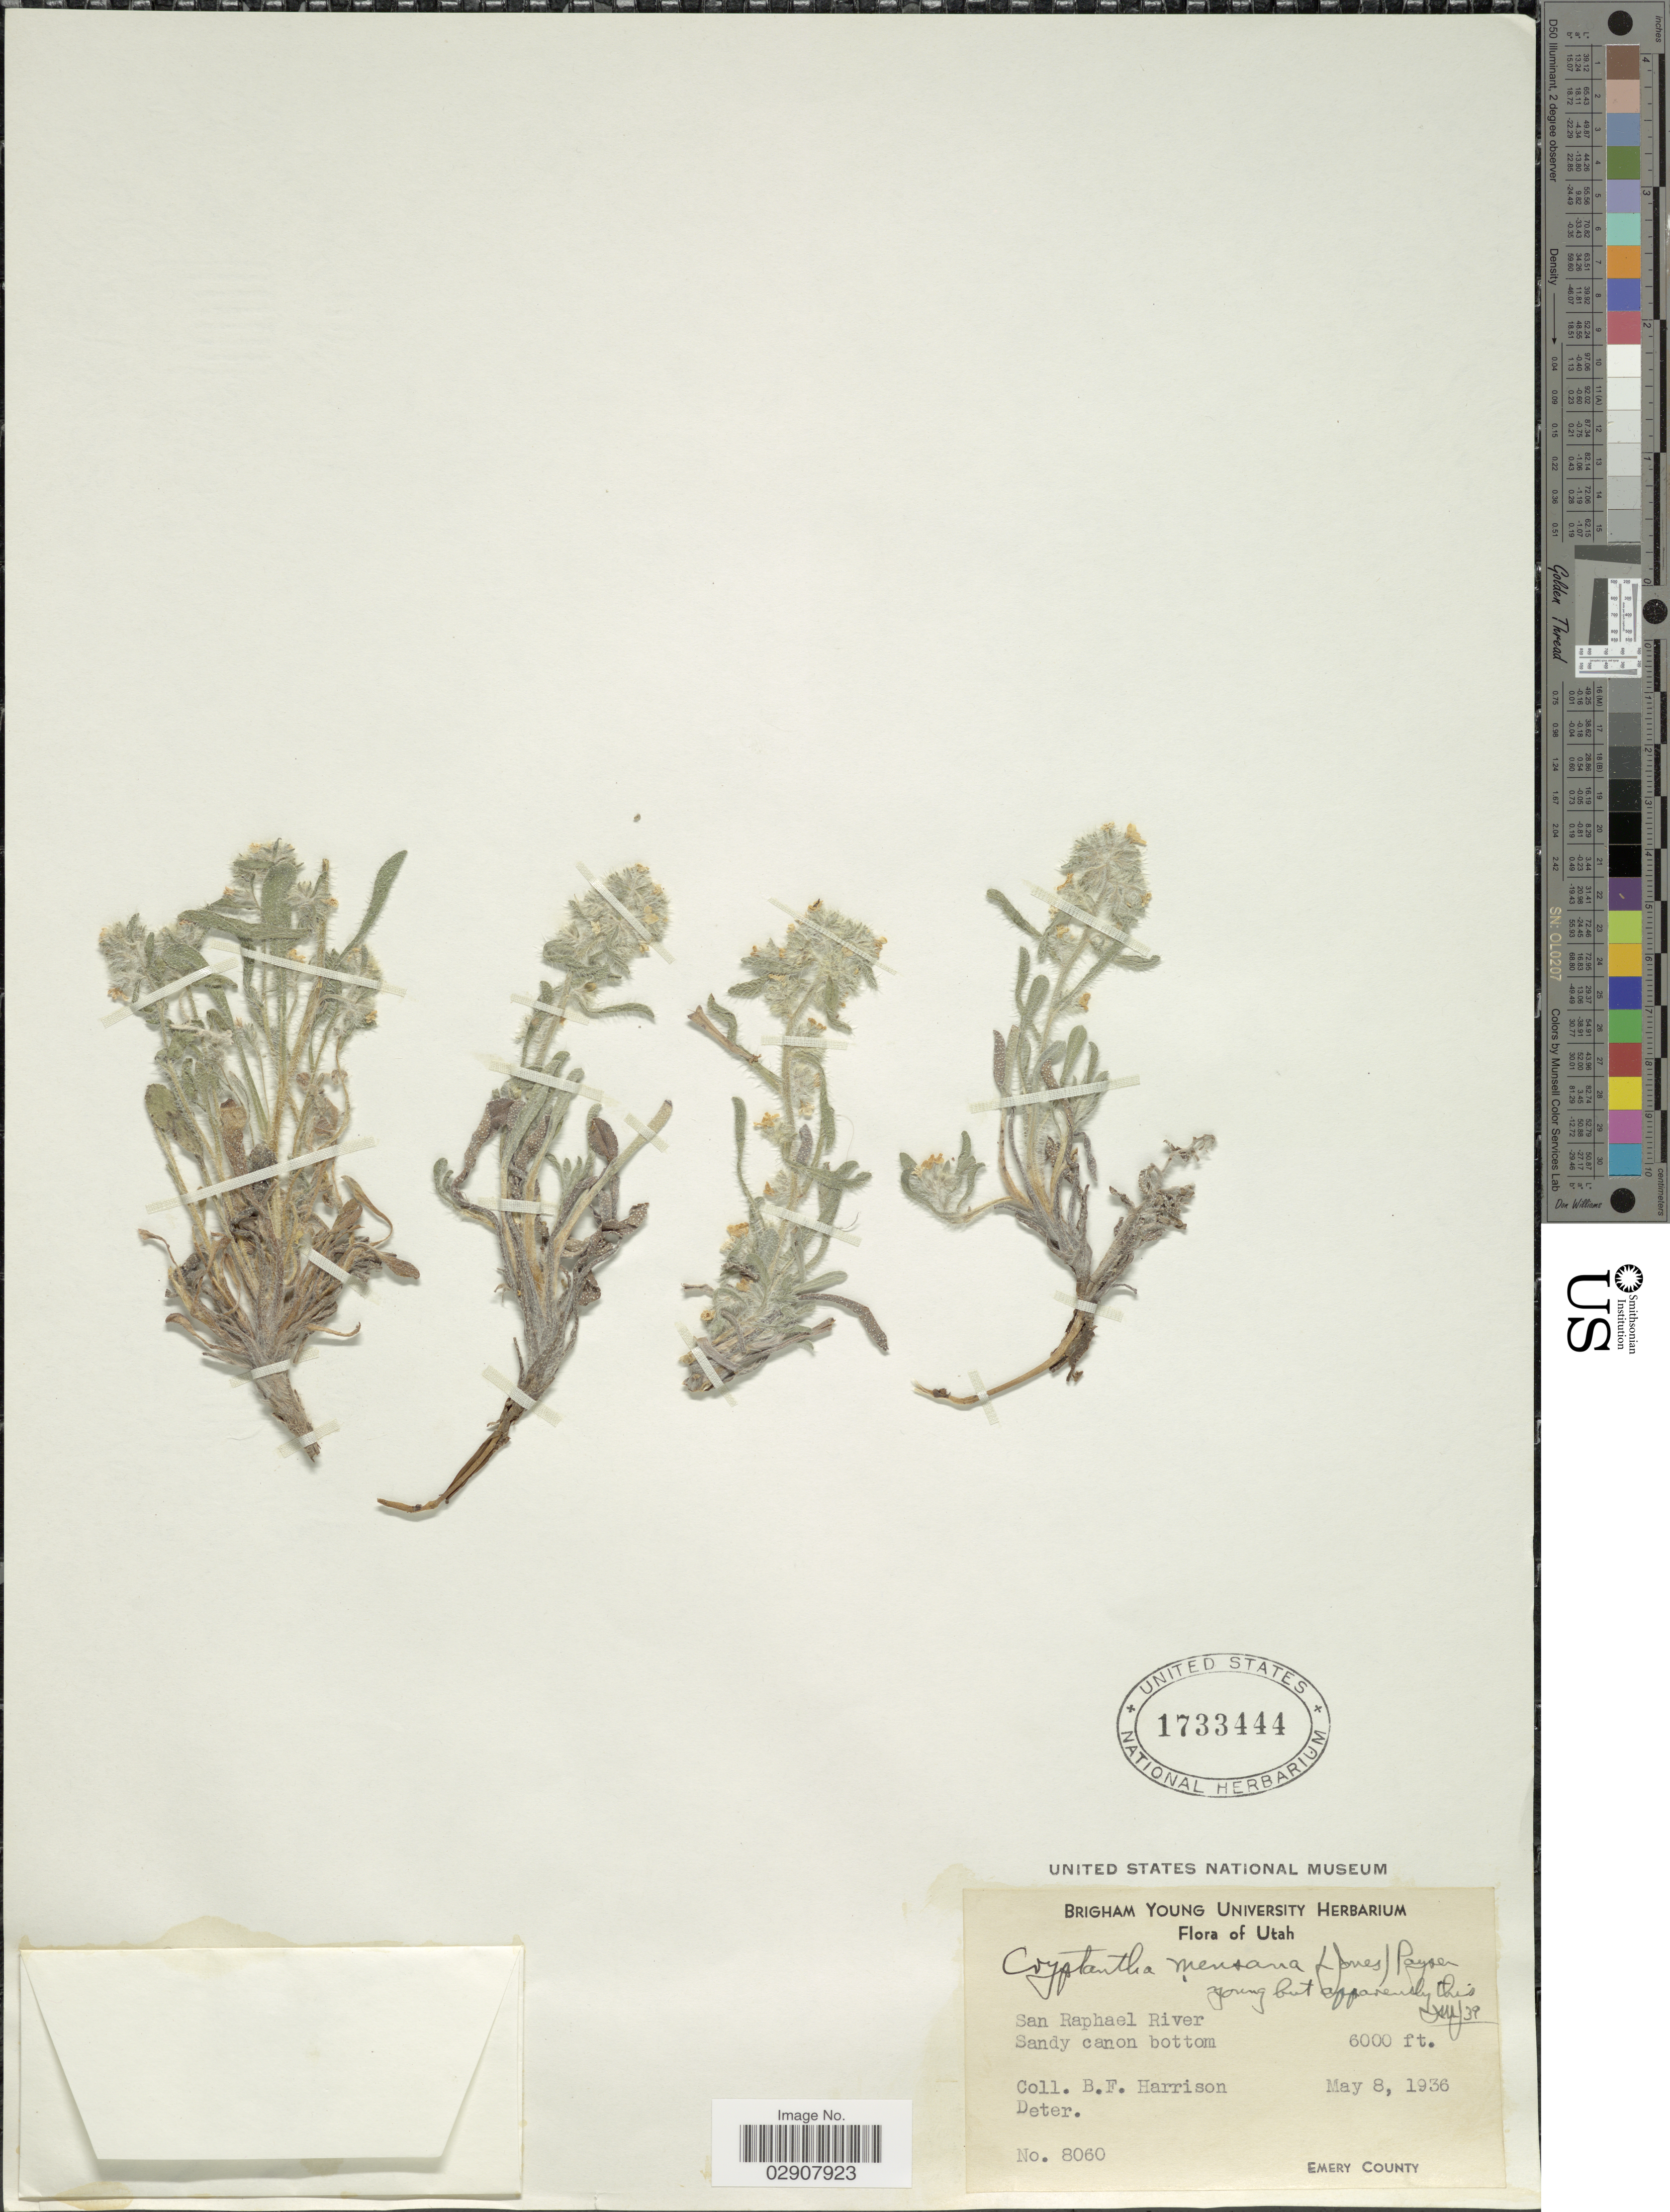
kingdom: Plantae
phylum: Tracheophyta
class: Magnoliopsida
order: Boraginales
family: Boraginaceae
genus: Cryptantha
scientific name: Cryptantha mensana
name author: (M.E. Jones) Payson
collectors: B. F. Harrison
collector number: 8060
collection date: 1936-05-08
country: United States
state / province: Utah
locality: San Raphael River. Sandy canon bottom. Emery County. Utah.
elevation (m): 1829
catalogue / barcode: US 1733444